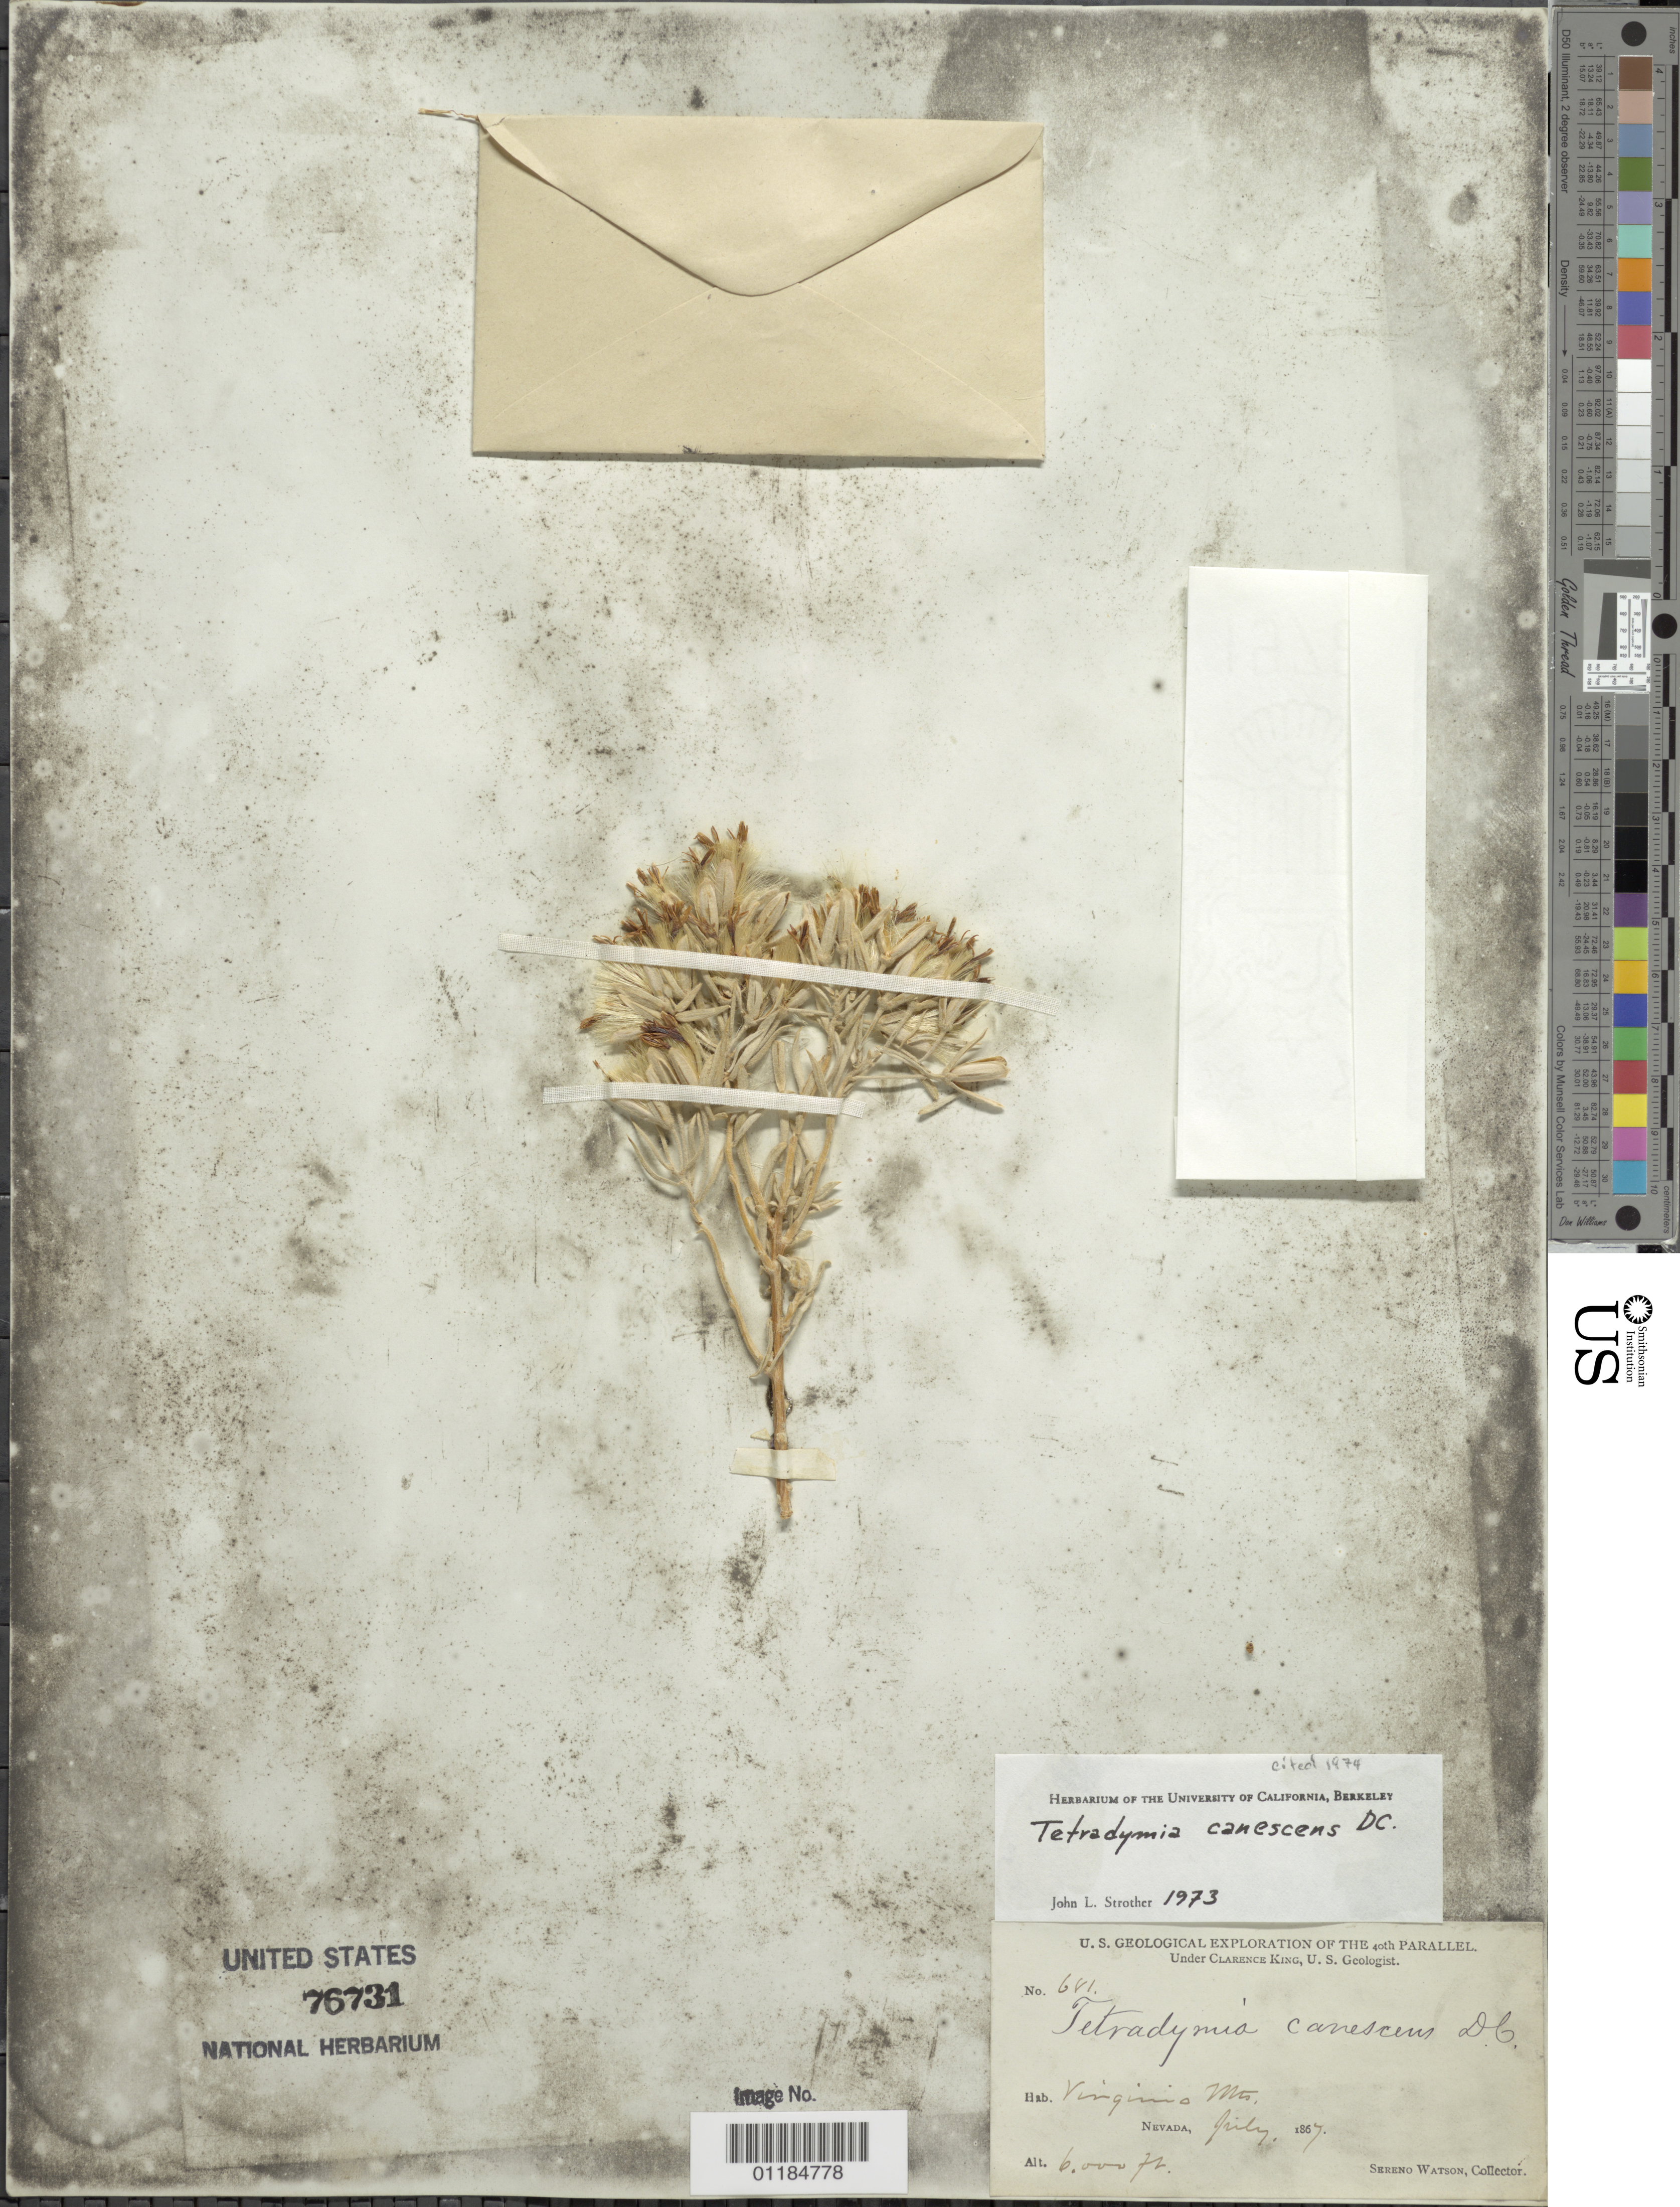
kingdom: Plantae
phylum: Tracheophyta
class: Magnoliopsida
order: Asterales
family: Asteraceae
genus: Tetradymia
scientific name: Tetradymia canescens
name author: DC.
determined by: Strother, J. L., (UC), University of California Berkeley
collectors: S. Watson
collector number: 681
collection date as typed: Jul 1867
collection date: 1867-07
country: United States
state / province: Nevada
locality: Virginia Mts.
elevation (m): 1829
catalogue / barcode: US 76731